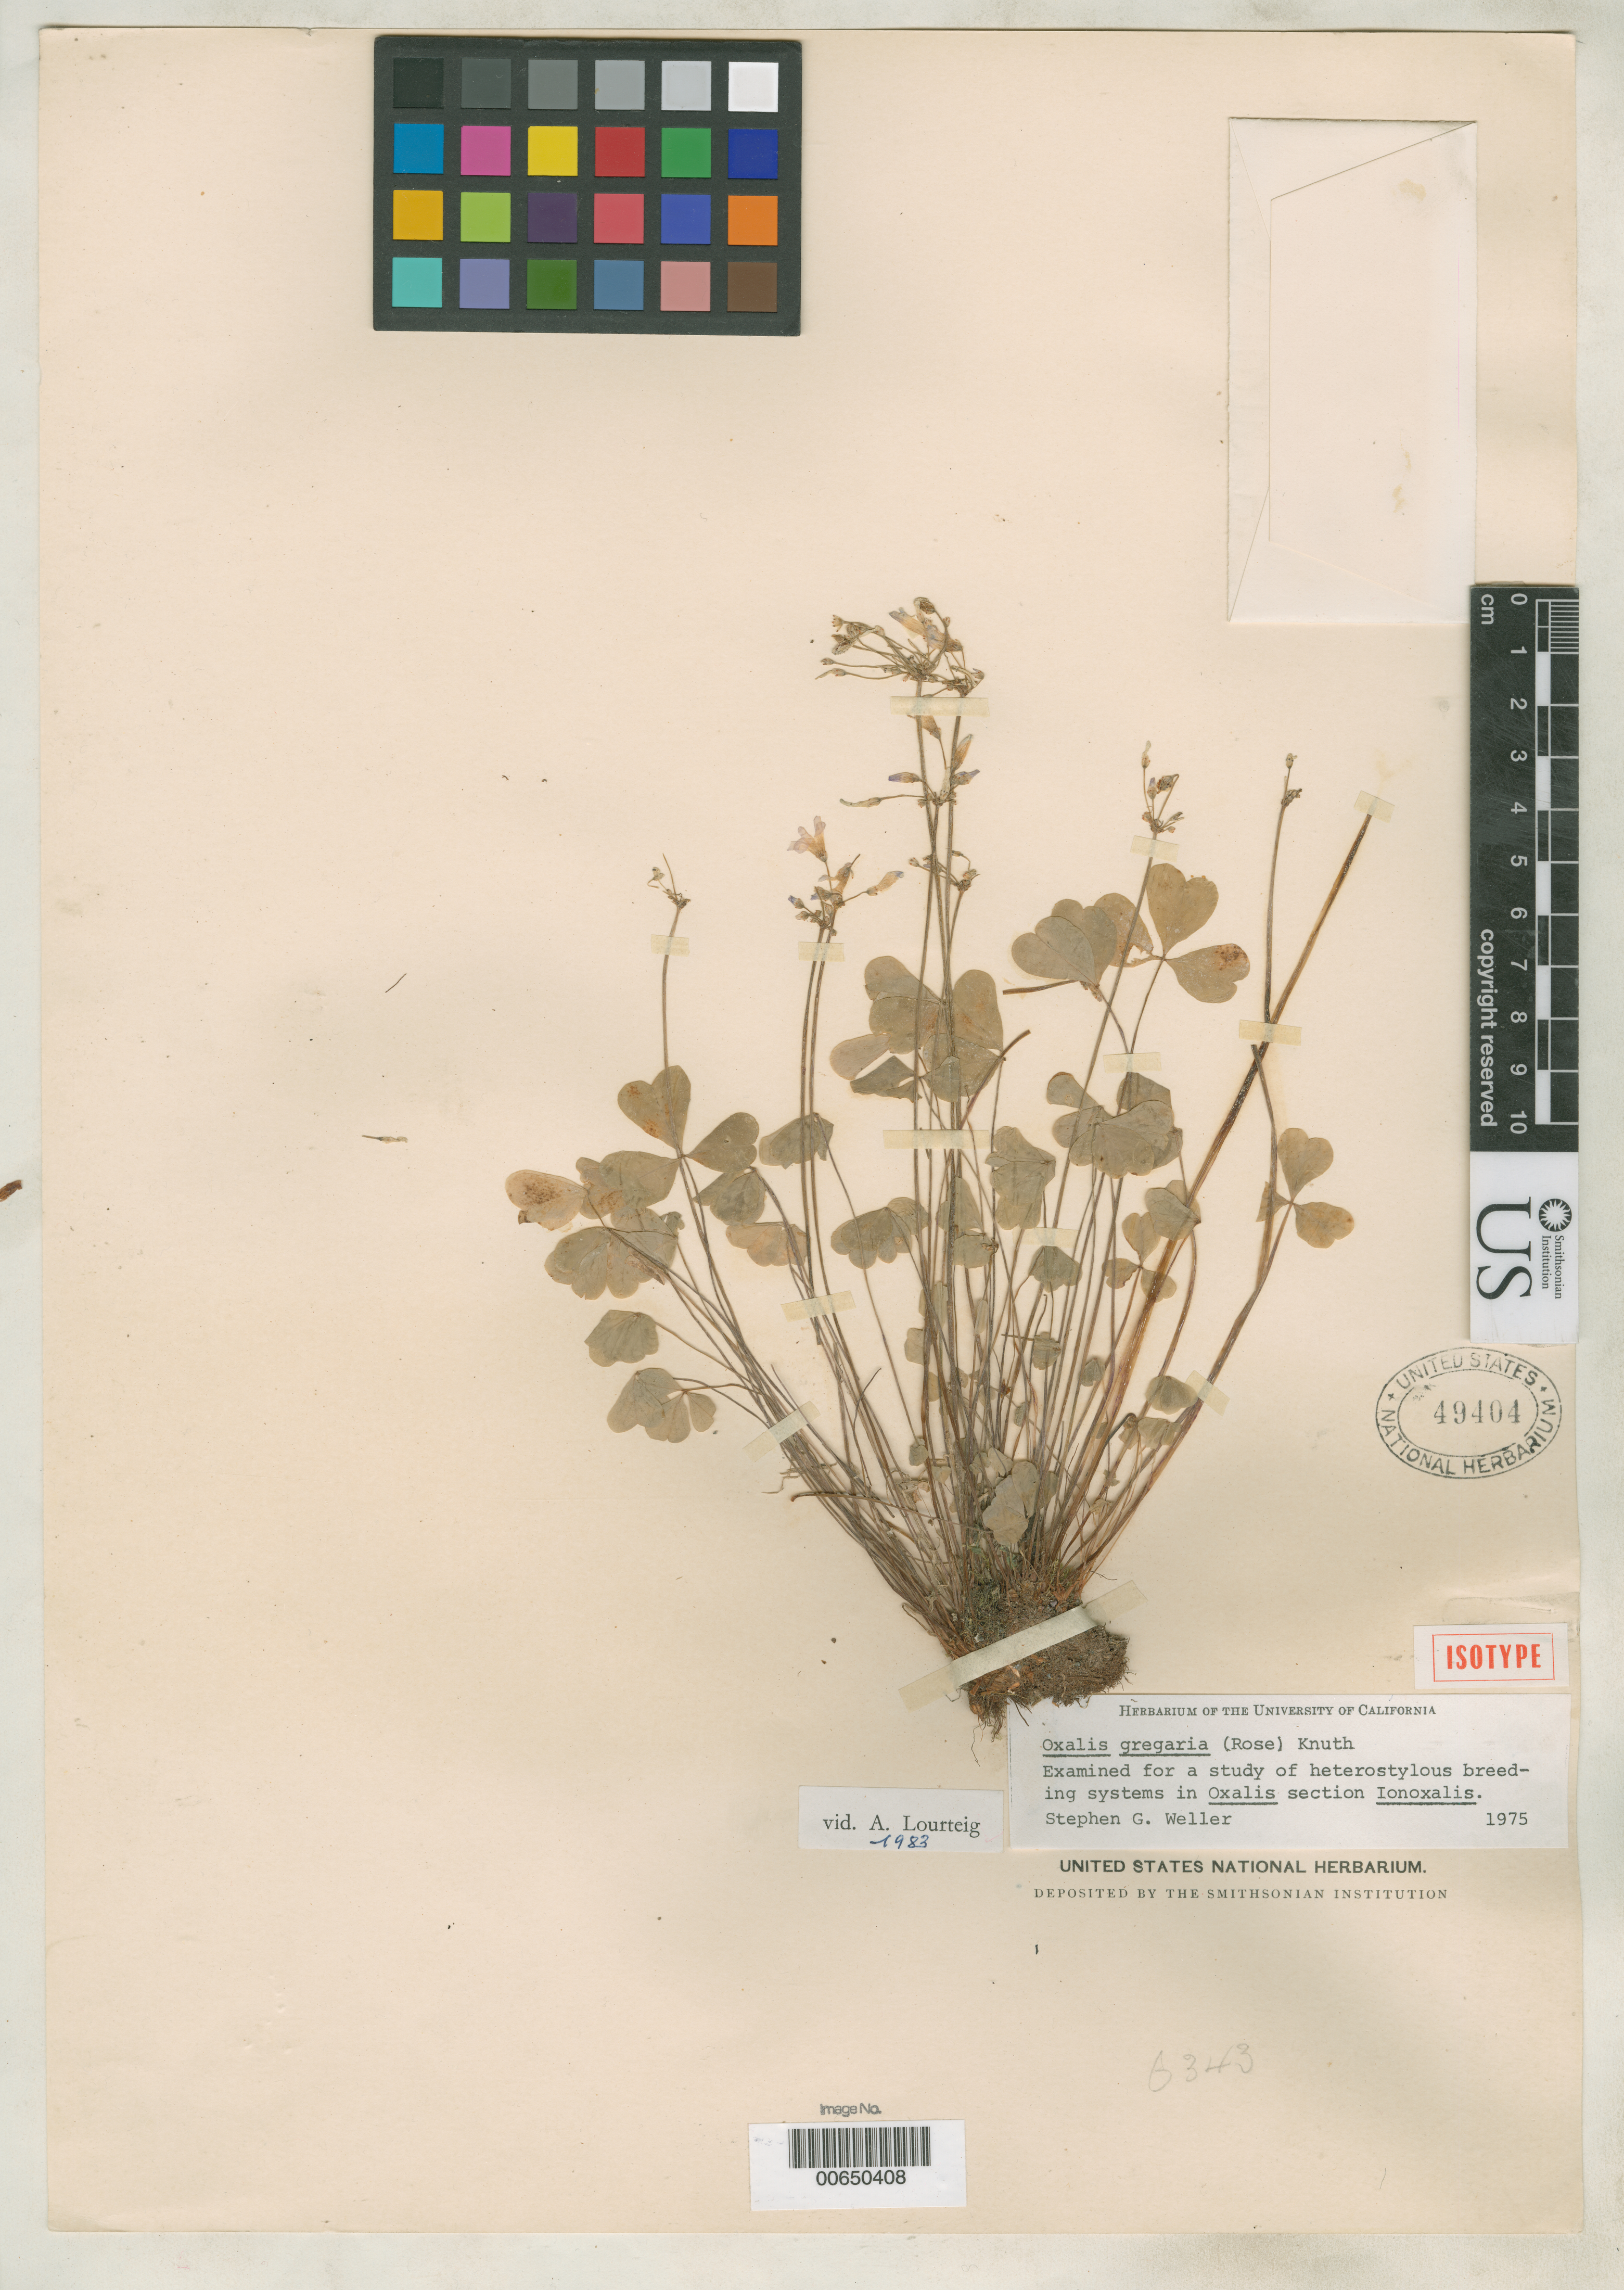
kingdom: Plantae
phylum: Tracheophyta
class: Magnoliopsida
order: Oxalidales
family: Oxalidaceae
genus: Ionoxalis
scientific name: Ionoxalis gregaria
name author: Rose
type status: Isotype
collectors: C. G. Pringle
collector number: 6343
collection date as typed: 16 Jun 1896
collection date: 1896-06-16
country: Mexico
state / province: Morelos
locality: Below Cuernavaca.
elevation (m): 1524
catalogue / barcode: US 49404